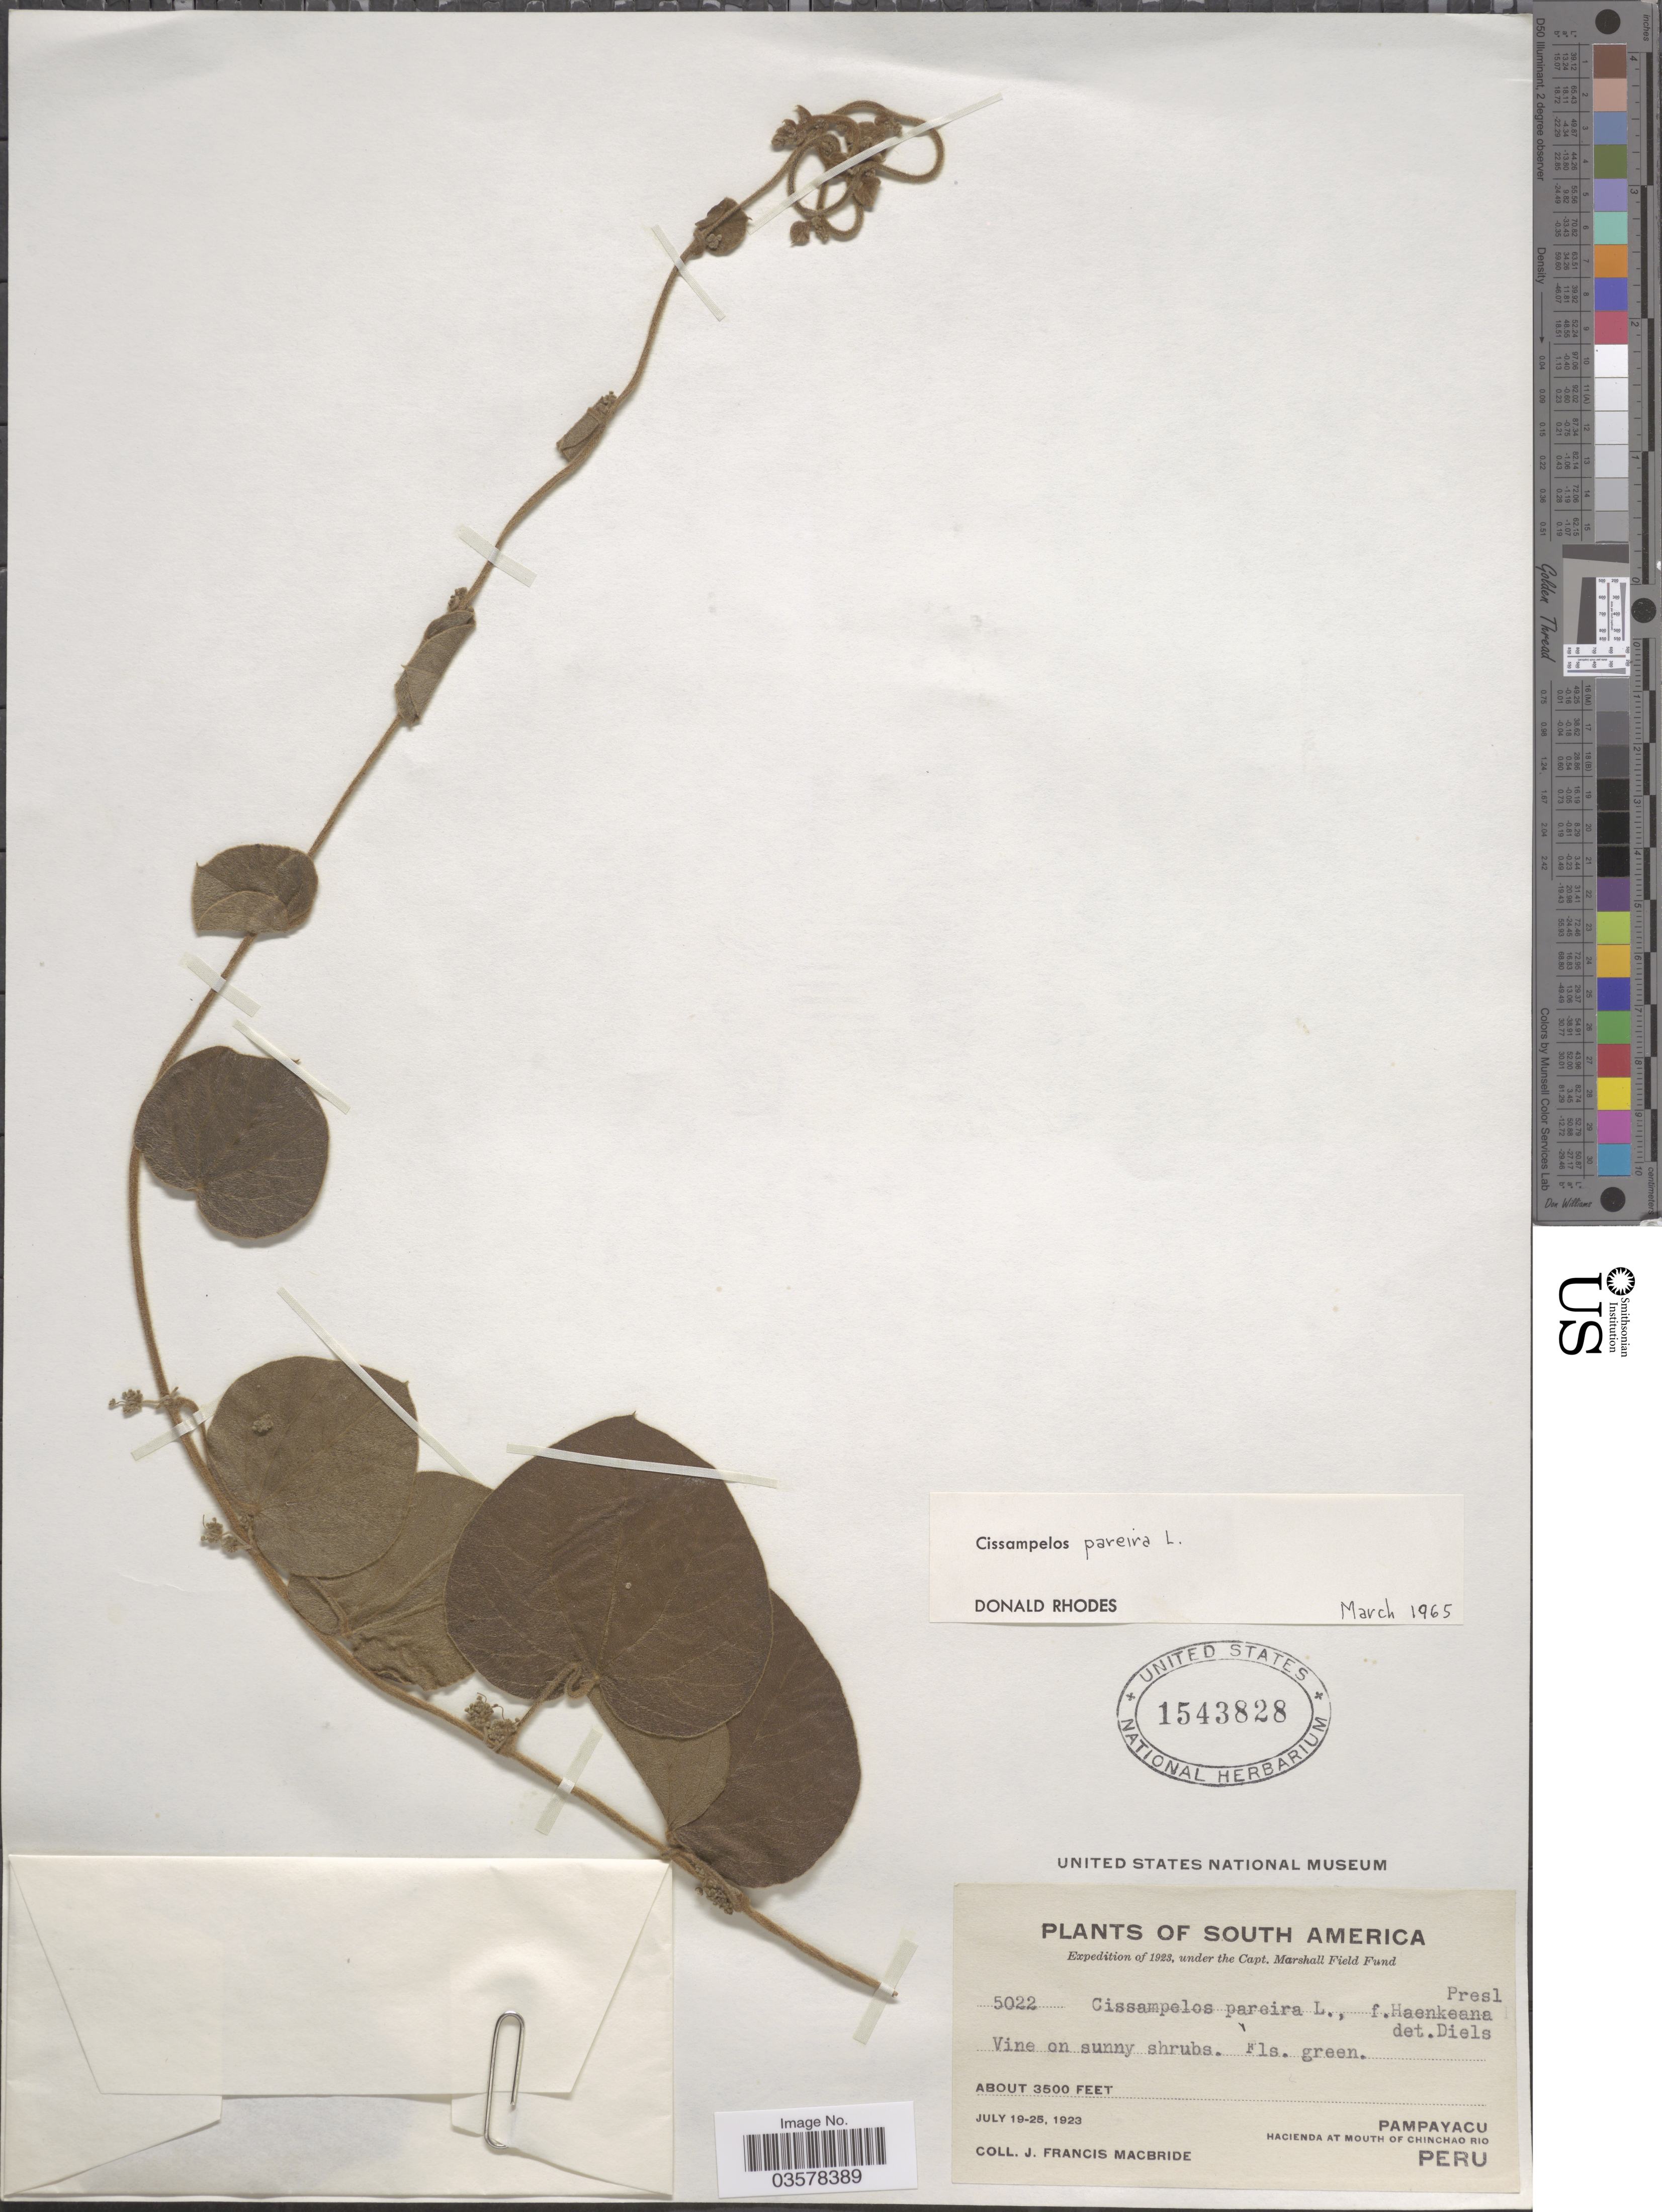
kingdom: Plantae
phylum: Tracheophyta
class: Magnoliopsida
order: Ranunculales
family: Menispermaceae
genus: Cissampelos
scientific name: Cissampelos pareira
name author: L.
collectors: J. F. Macbride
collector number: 5022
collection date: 1923-07-19/1923-07-25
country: Peru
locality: Pampayacu. Hacienda at Mouth of Chinchao Rio.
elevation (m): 1067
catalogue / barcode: US 1543828